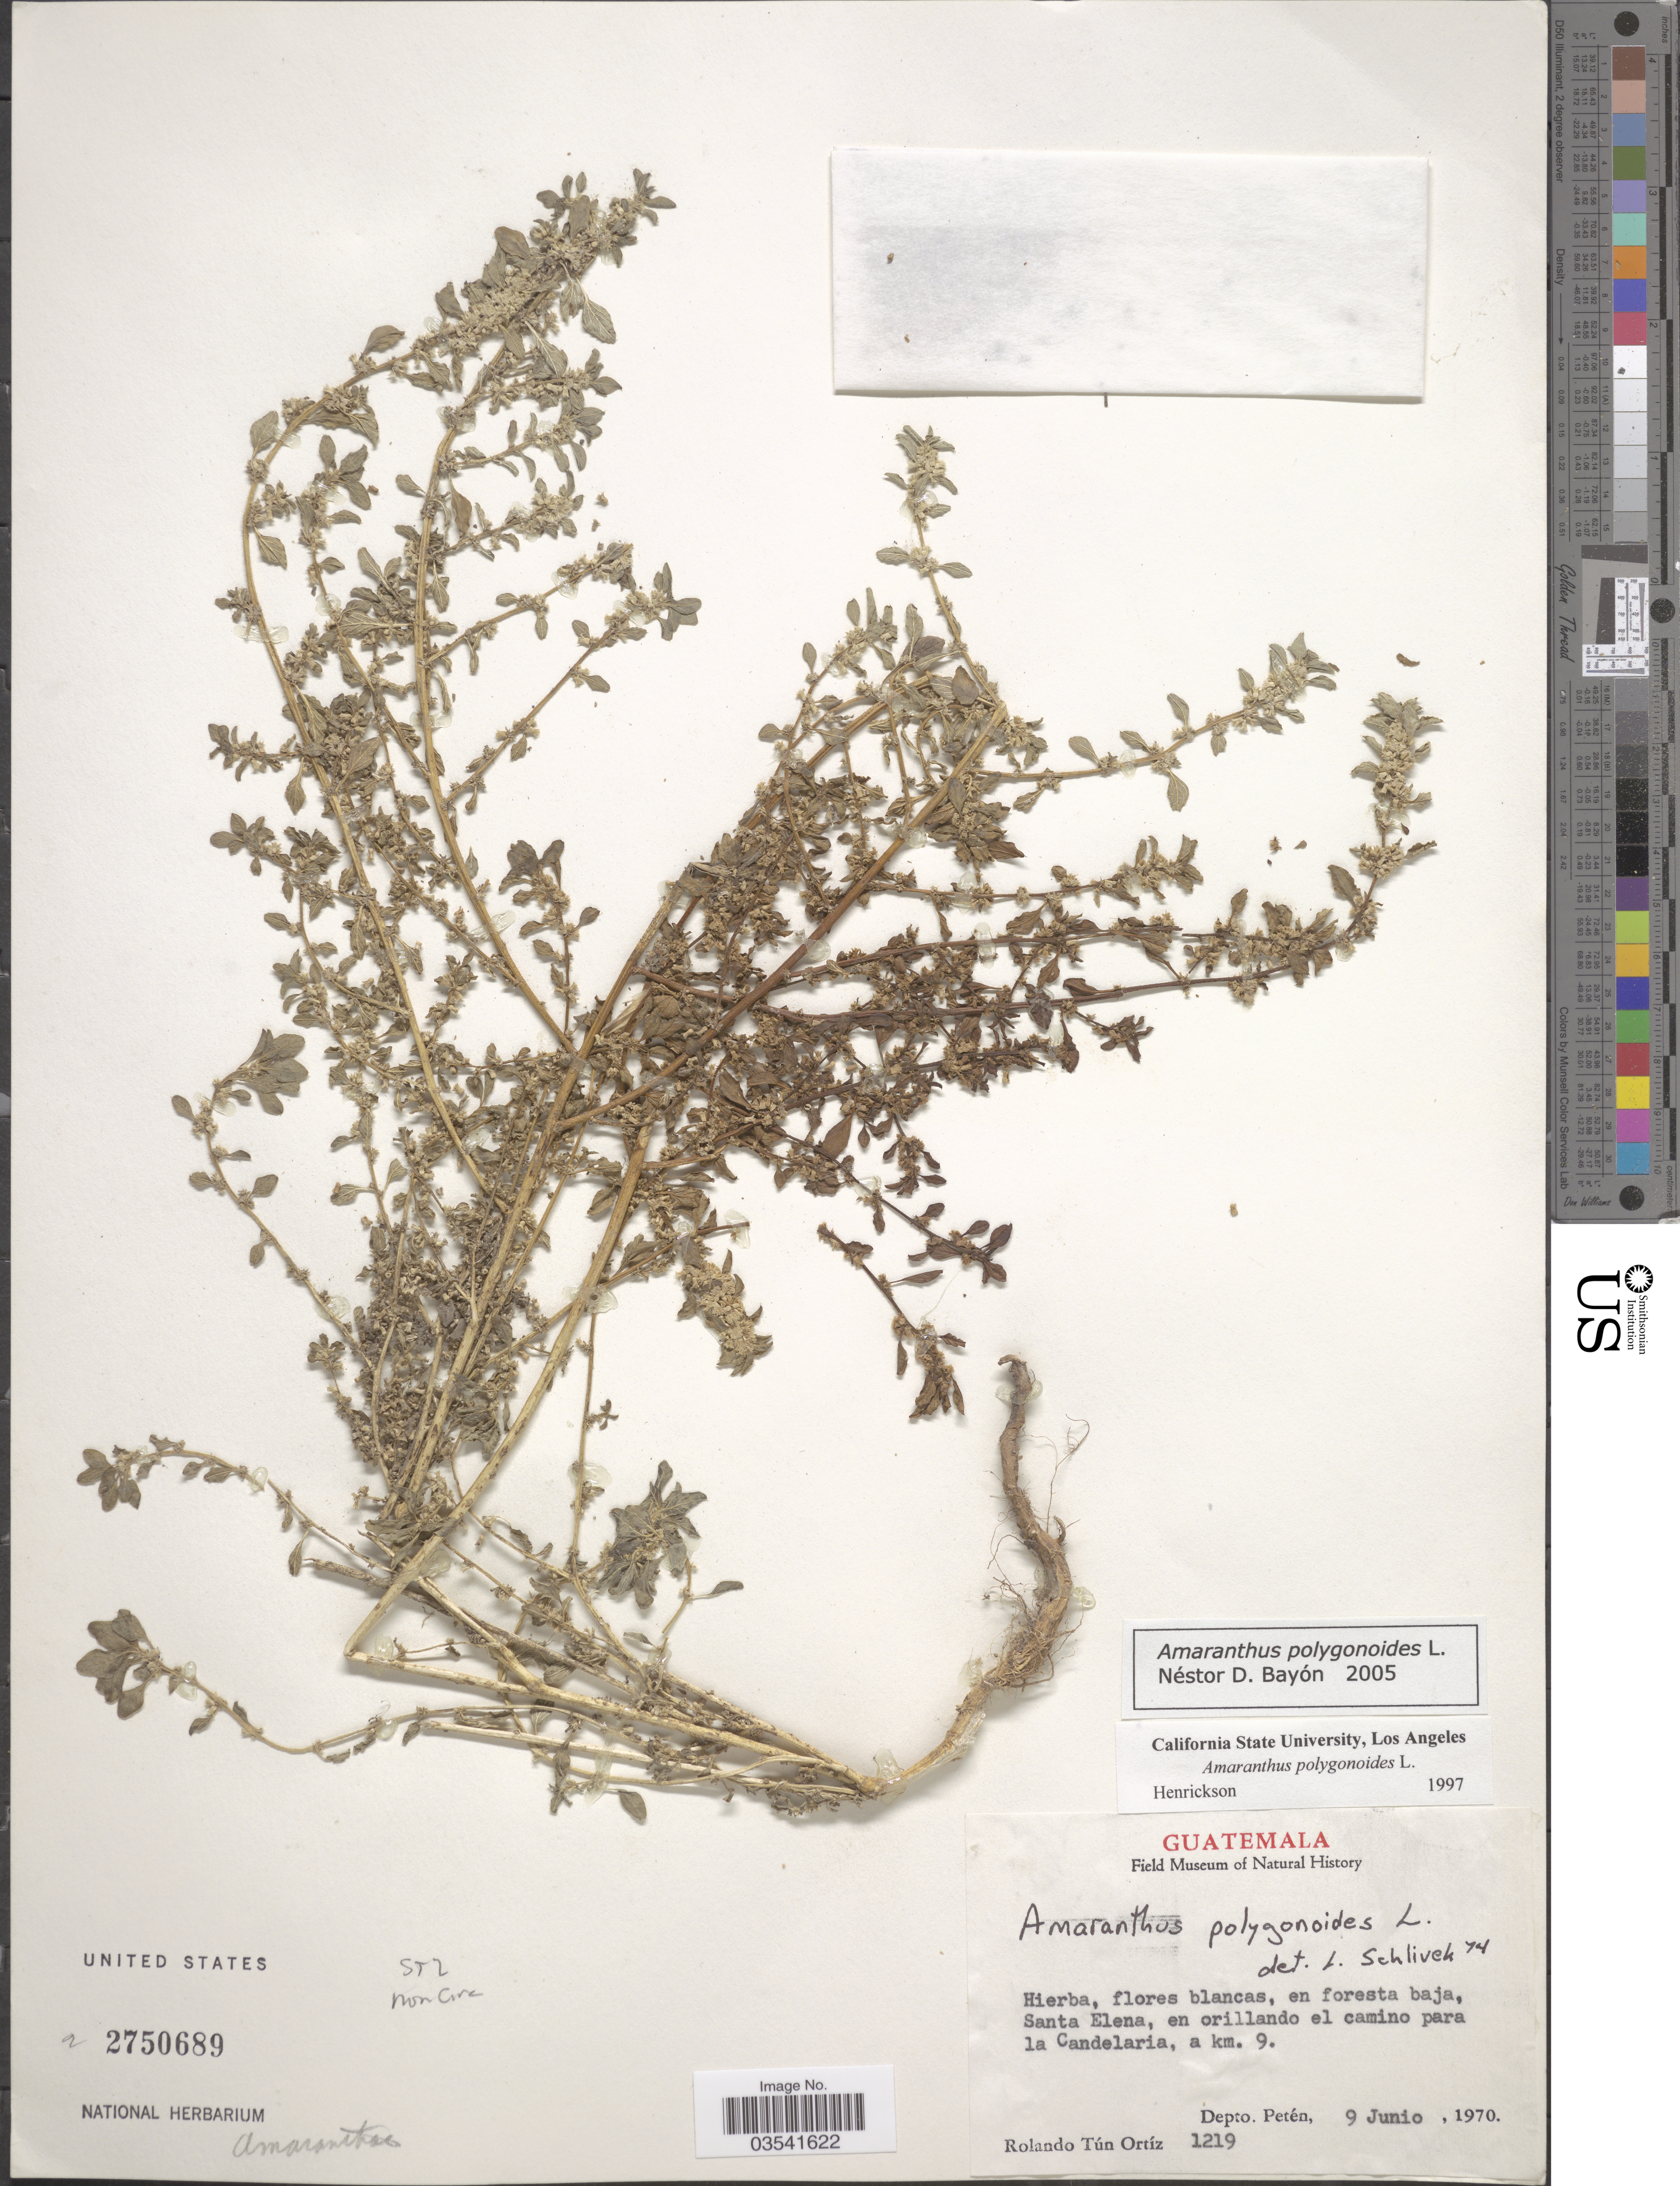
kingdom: Plantae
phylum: Tracheophyta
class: Magnoliopsida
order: Caryophyllales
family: Amaranthaceae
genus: Amaranthus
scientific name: Amaranthus polygonoides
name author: L.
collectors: R. T. Ortíz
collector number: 1219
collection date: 1970-06-09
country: Guatemala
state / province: El Petén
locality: En foresta baja, Santa Elena, en orillando el camino para la Candelaria, a km. 9. Depto. Petén.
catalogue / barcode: US 2750689